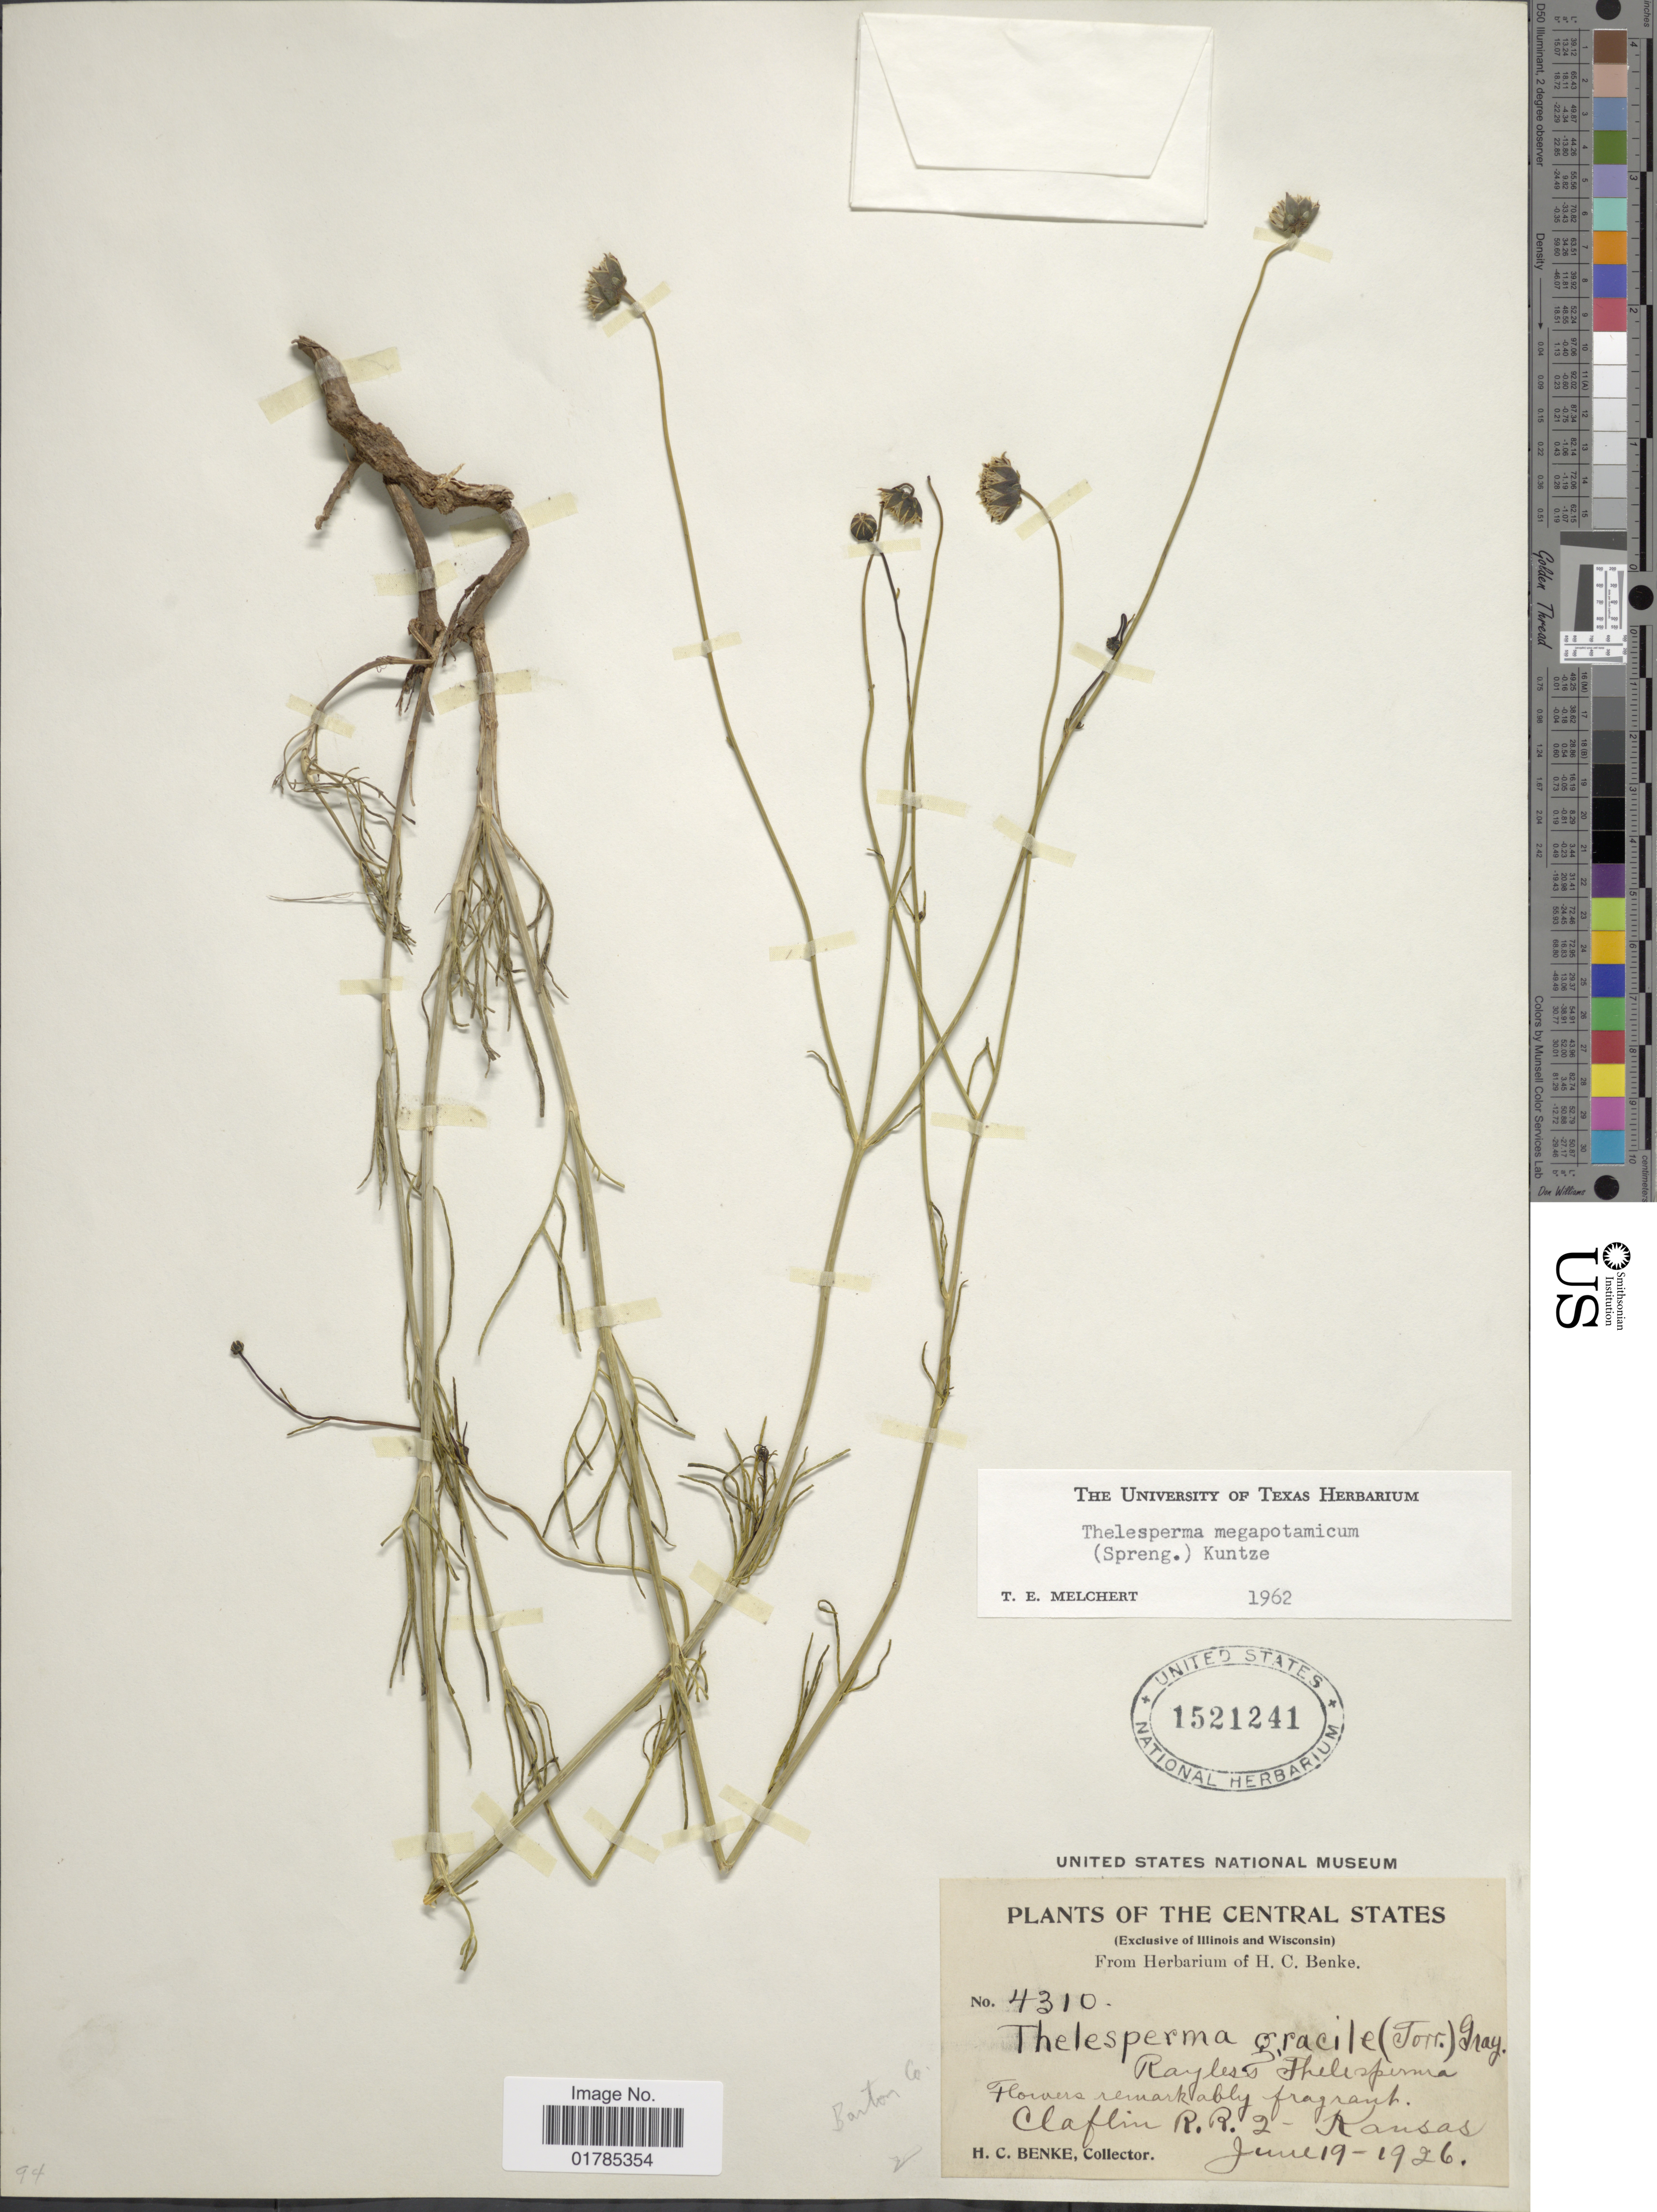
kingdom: Plantae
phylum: Tracheophyta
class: Magnoliopsida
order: Asterales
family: Asteraceae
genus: Thelesperma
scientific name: Thelesperma megapotamicum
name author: (Spreng.) Herter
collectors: H. Benke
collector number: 4310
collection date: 1926-06-19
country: United States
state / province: Kansas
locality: Claflin R.R.Z. Central States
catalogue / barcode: US 1521241